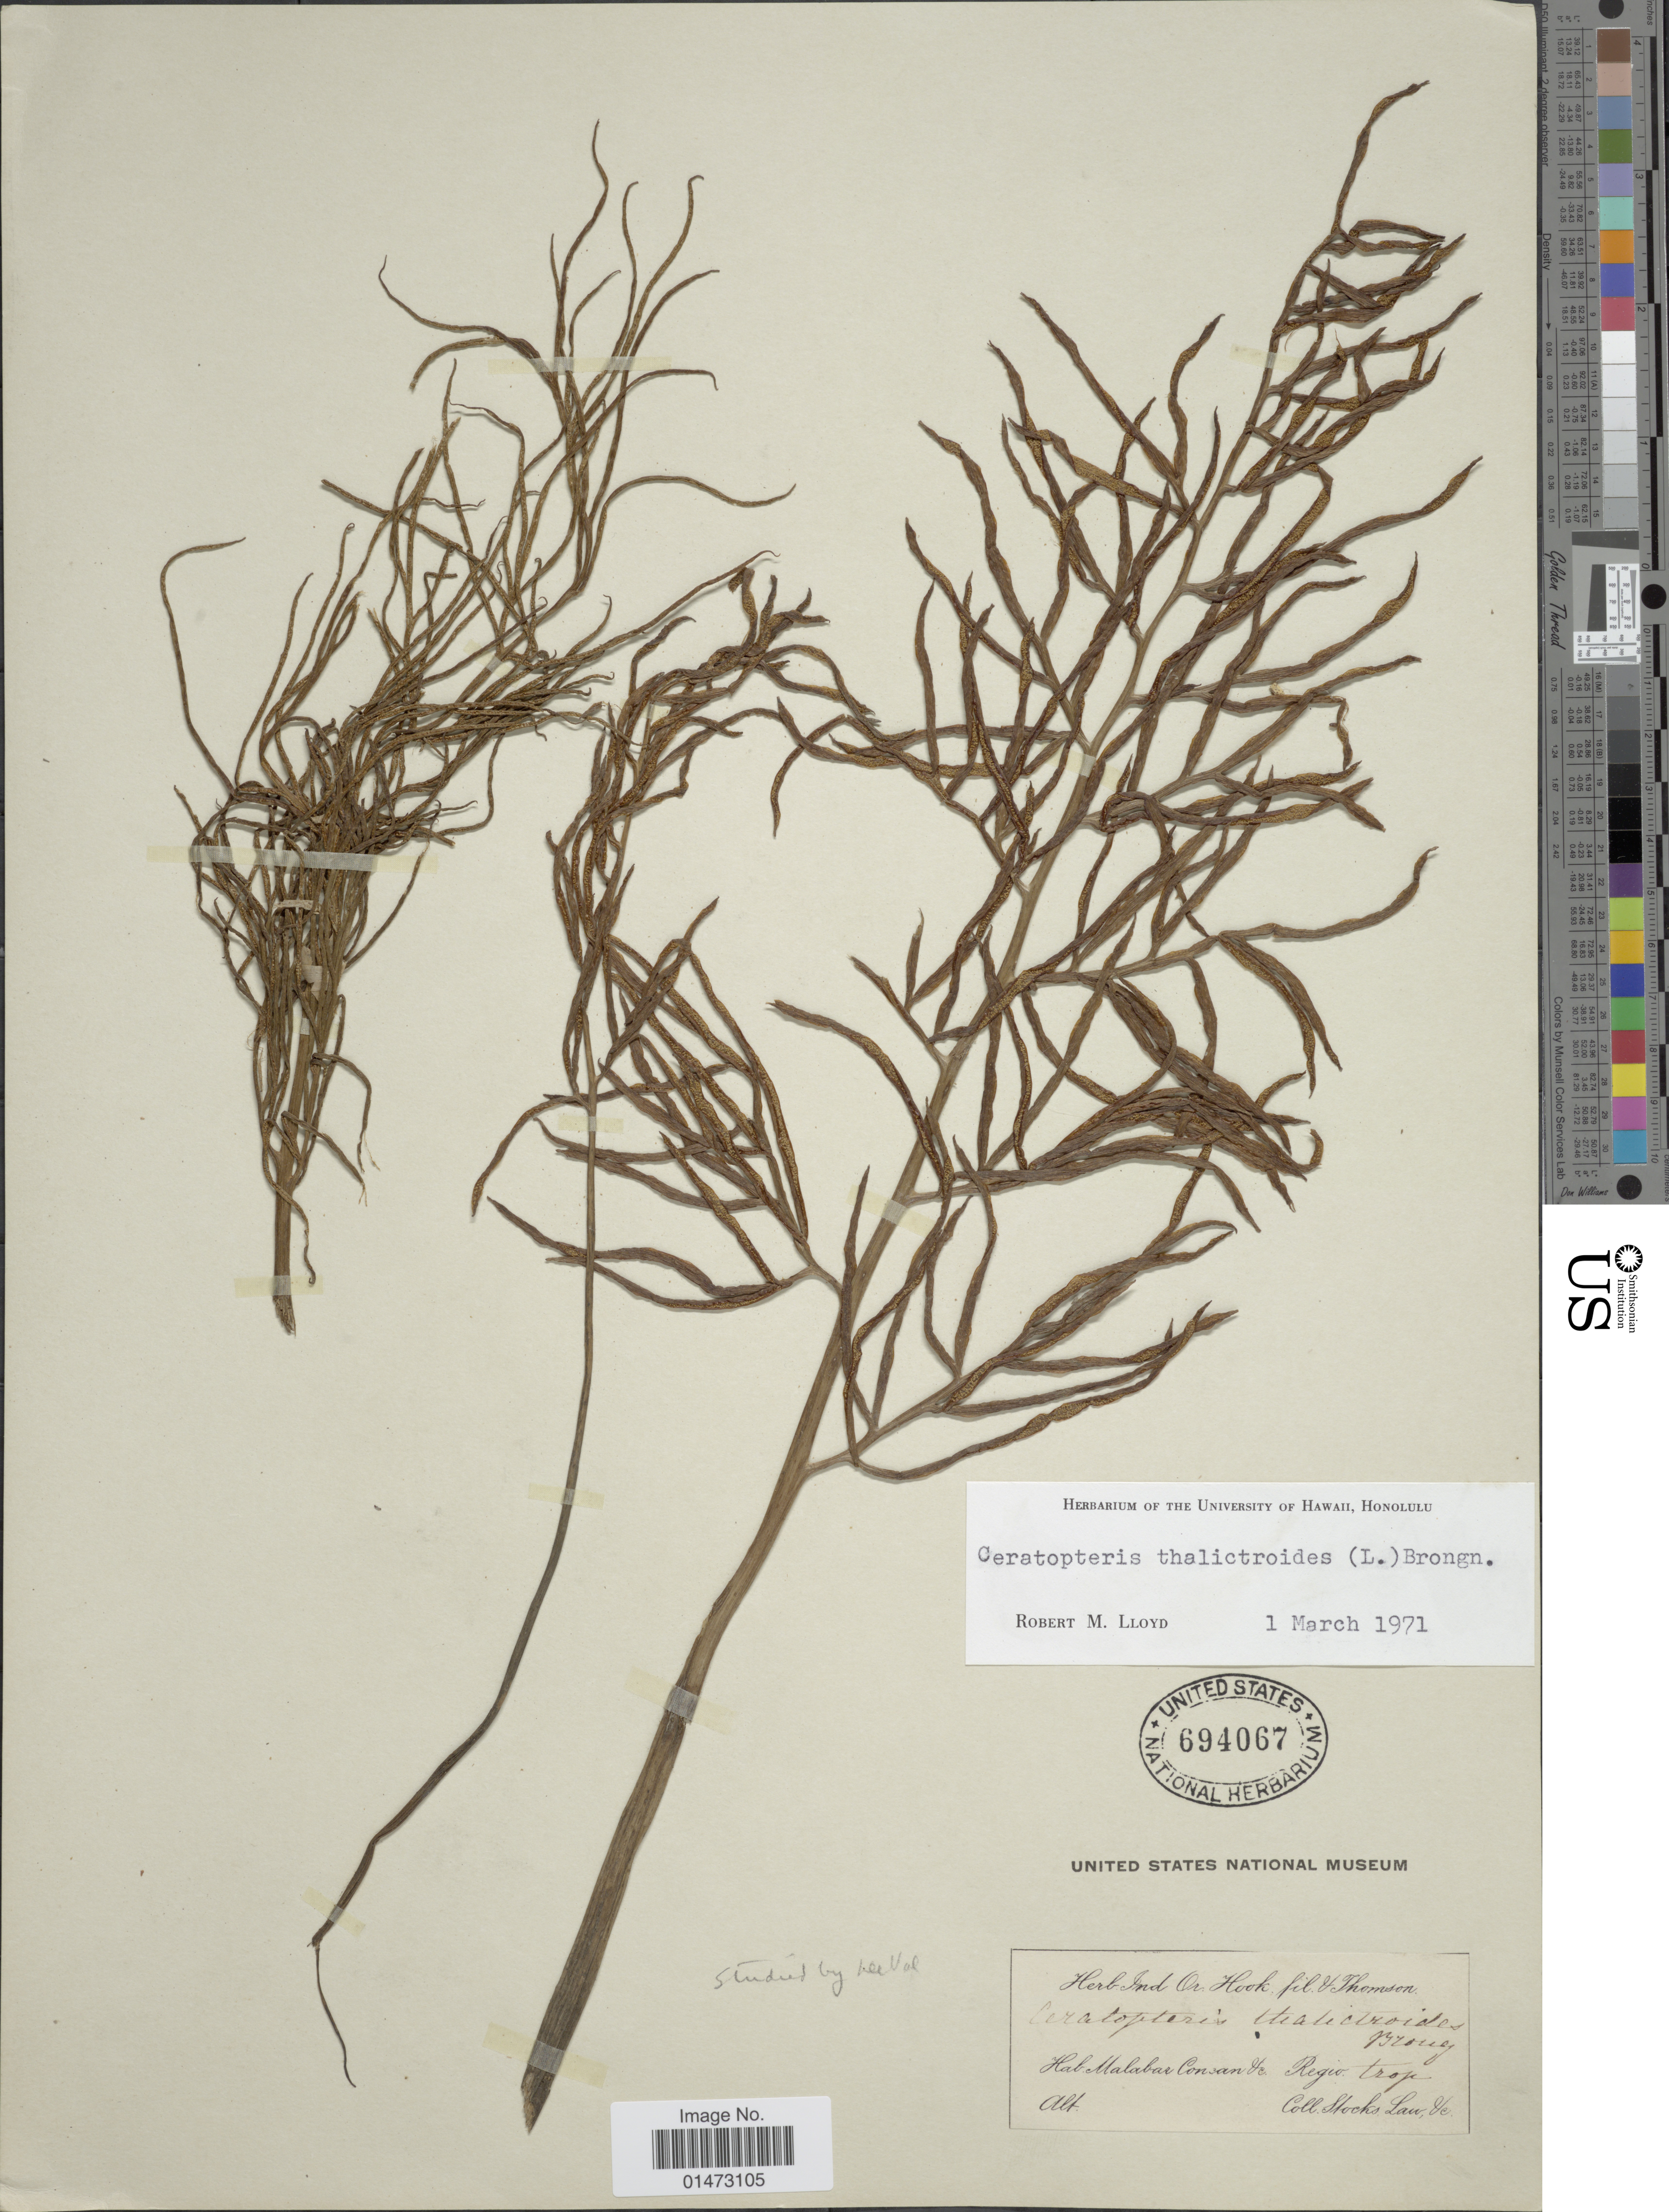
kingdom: Plantae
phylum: Tracheophyta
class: Polypodiopsida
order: Polypodiales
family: Pteridaceae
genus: Ceratopteris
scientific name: Ceratopteris thalictroides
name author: (L.) Brongn.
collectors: Stocks, -- & -. Law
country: India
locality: Malabar Concan Vc. Regio. trop.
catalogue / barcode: US 694067